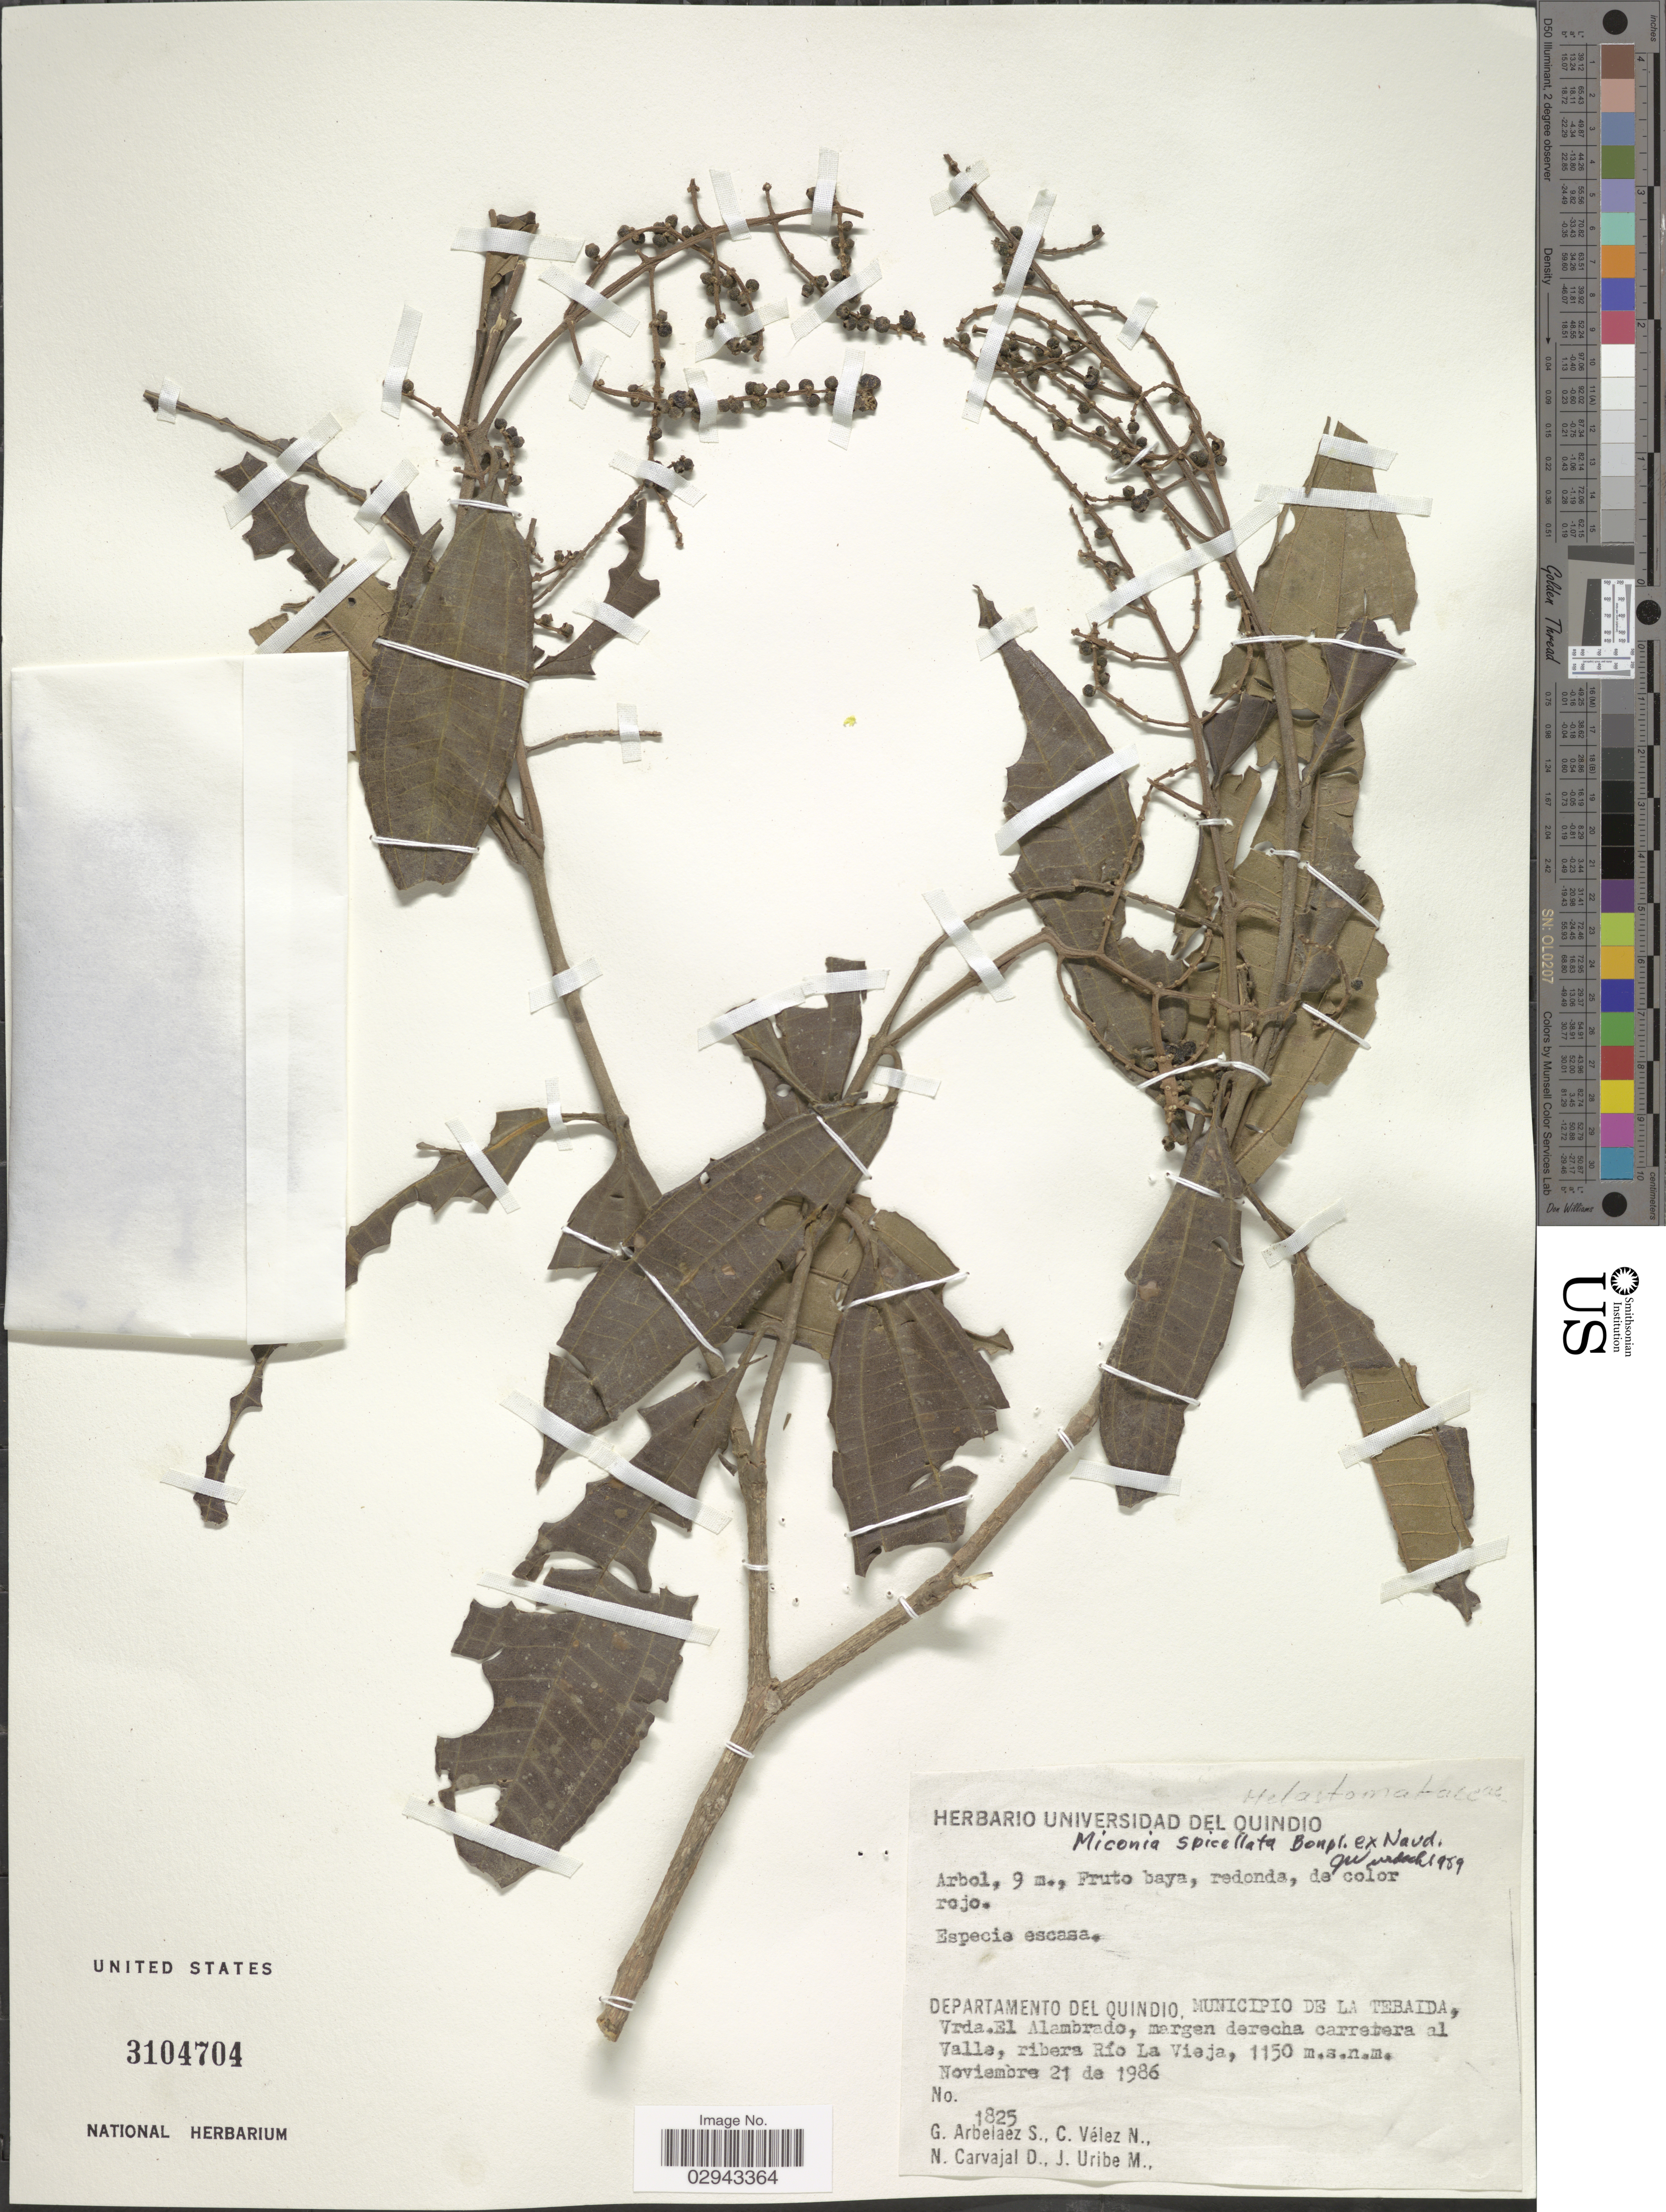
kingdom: Plantae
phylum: Tracheophyta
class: Magnoliopsida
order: Myrtales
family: Melastomataceae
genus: Miconia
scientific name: Miconia spicellata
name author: Bonpl. ex Naudin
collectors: G. Arbelaez S., C. Vélez N., N. Carvajal D. & J. Uribe M.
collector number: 1825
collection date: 1986-11-21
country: Colombia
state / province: Quindío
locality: Departamento del Quindio. Municipio de la Tebaida, Vrda. El Alambrado, margen derecha carretera al Valle, ribera Río La Vieja.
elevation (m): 1150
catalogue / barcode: US 3104704